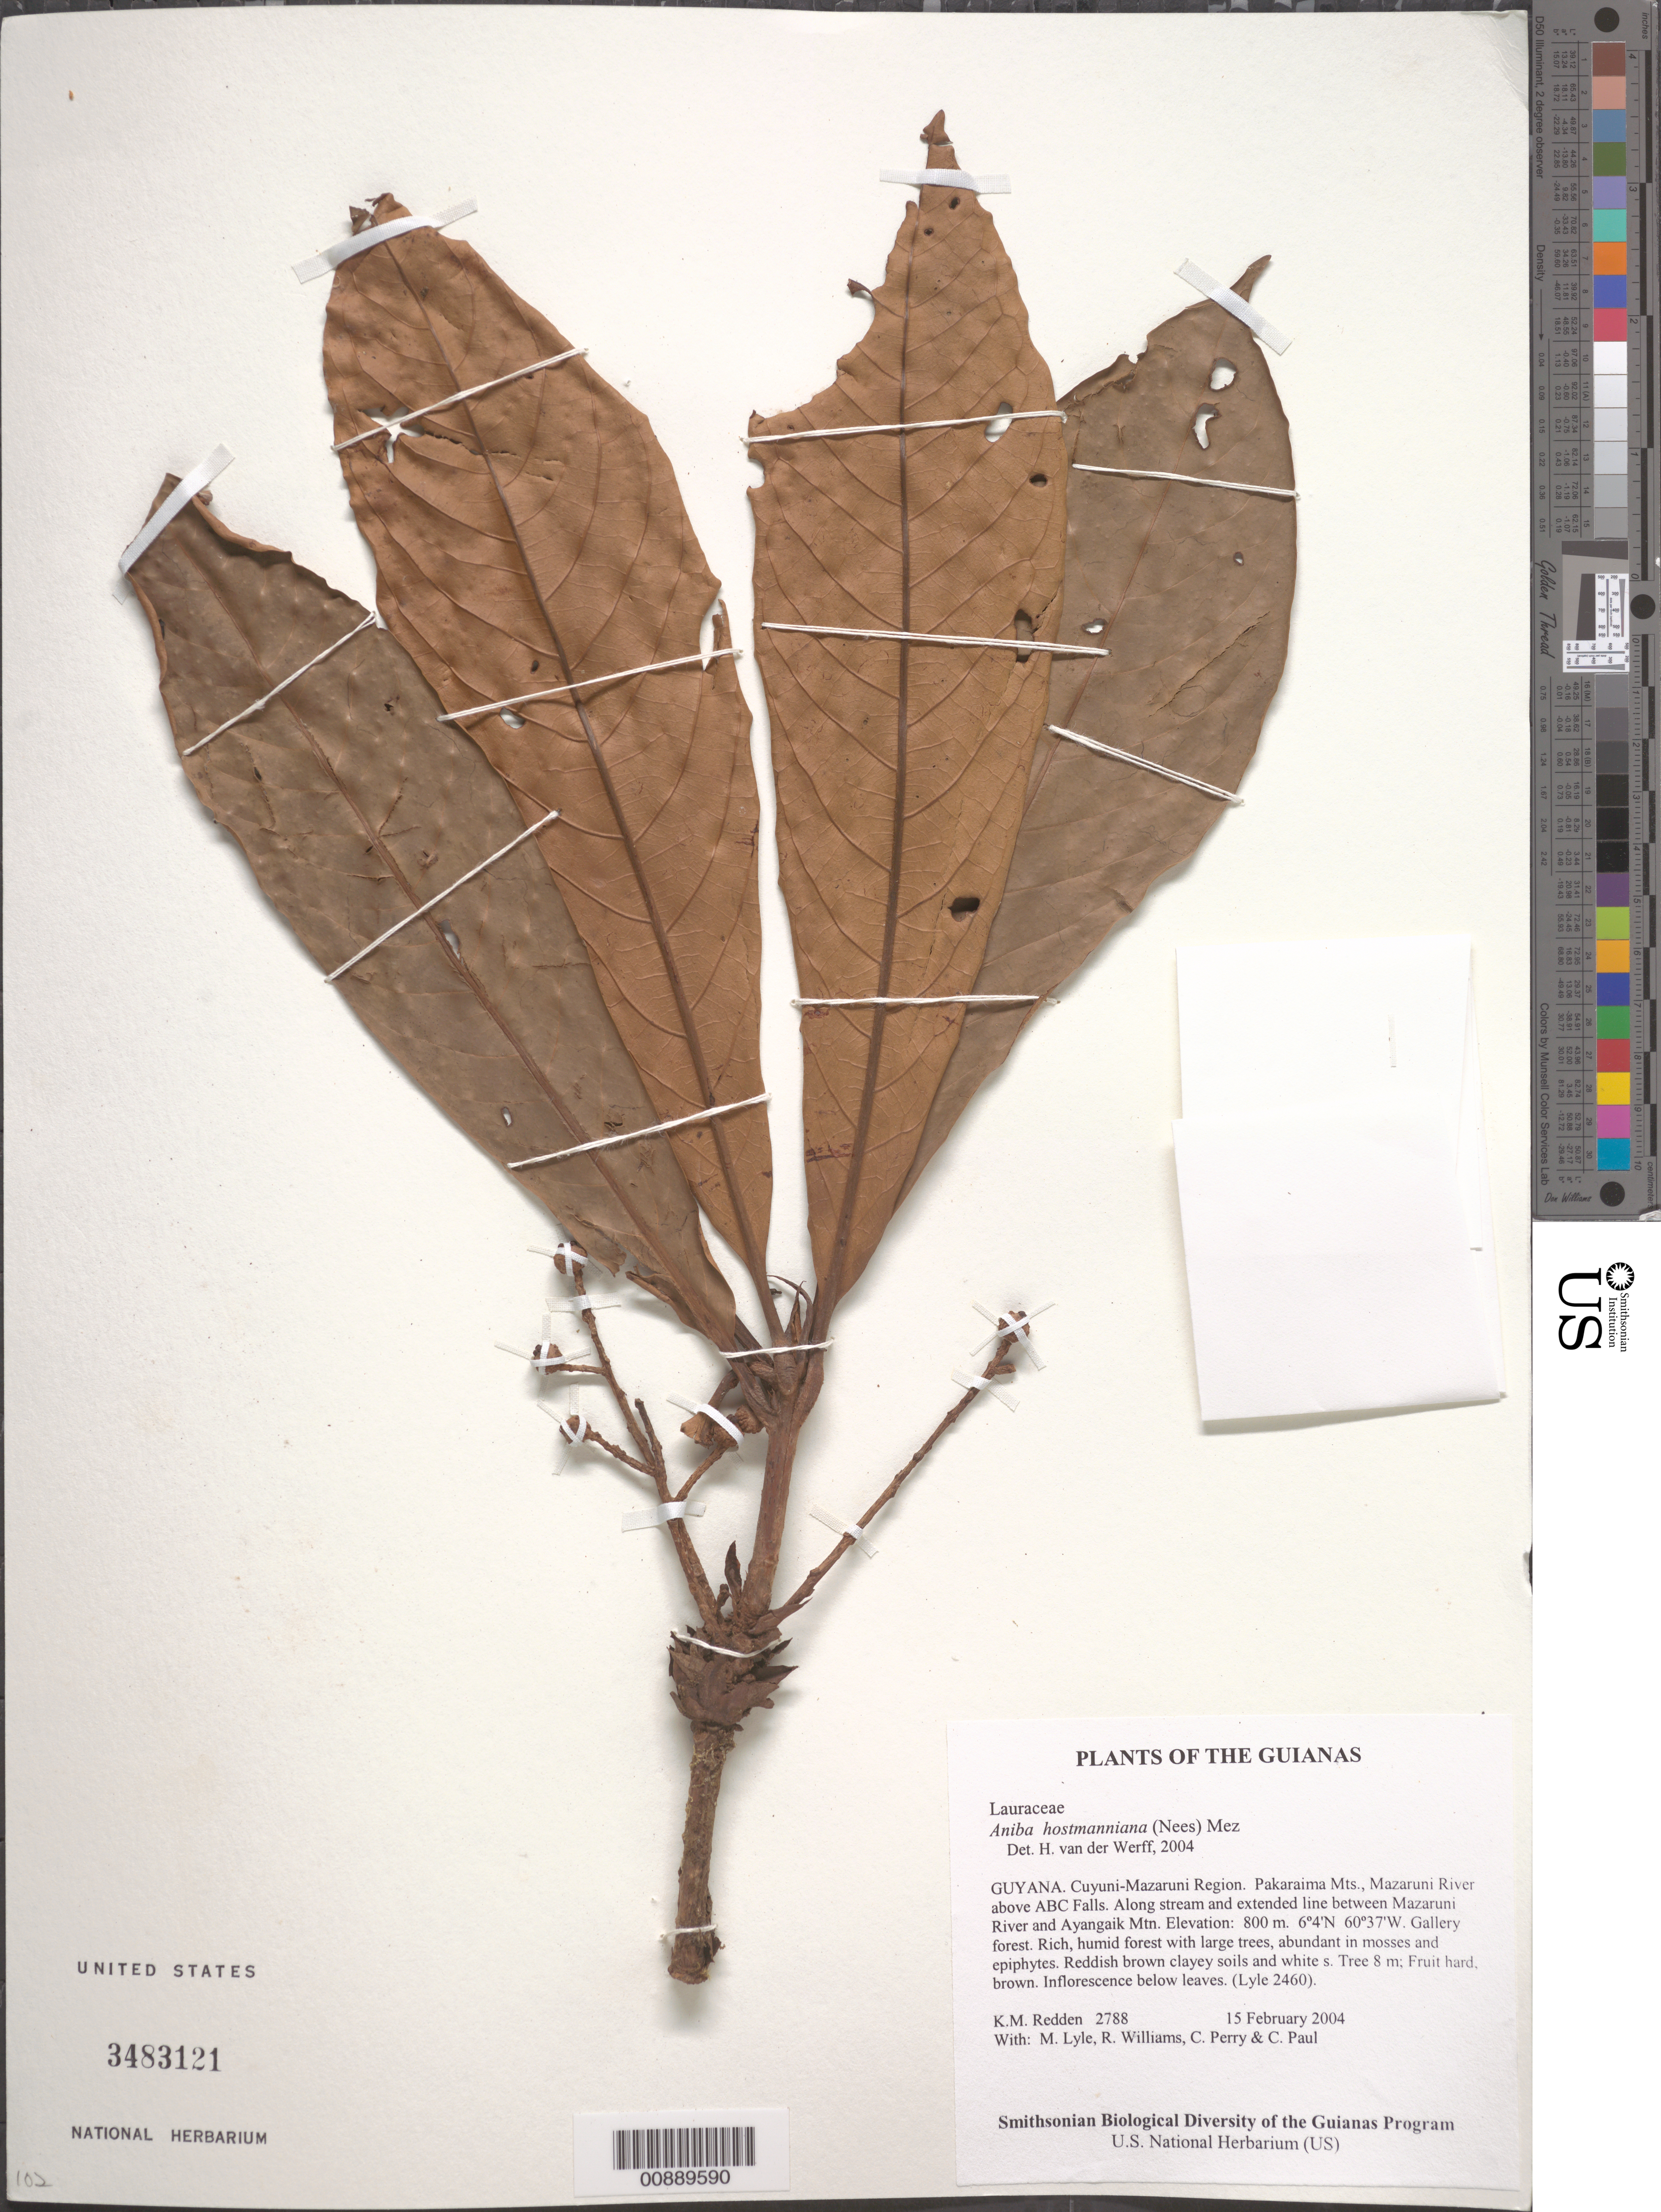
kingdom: Plantae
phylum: Tracheophyta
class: Magnoliopsida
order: Laurales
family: Lauraceae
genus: Aniba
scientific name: Aniba hostmanniana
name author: (Nees) Mez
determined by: van der Werff, H., (MO), Missouri Botanical Garden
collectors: K. M. Redden, M. Lyle, R. Williams, C. Perry & C. Paul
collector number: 2788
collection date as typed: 15 February 2004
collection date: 2004-02-15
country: Guyana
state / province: Cuyuni-Mazaruni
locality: Pakaraima Mts., Mazaruni River above ABC Falls. Along stream and extended line between Mazaruni River and Ayangaik Mtn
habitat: Gallery forest. Rich, humid forest with large trees, abundant in mosses, epiphytes. Reddish brown clayey soils and white sand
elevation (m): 800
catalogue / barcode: US 3483121